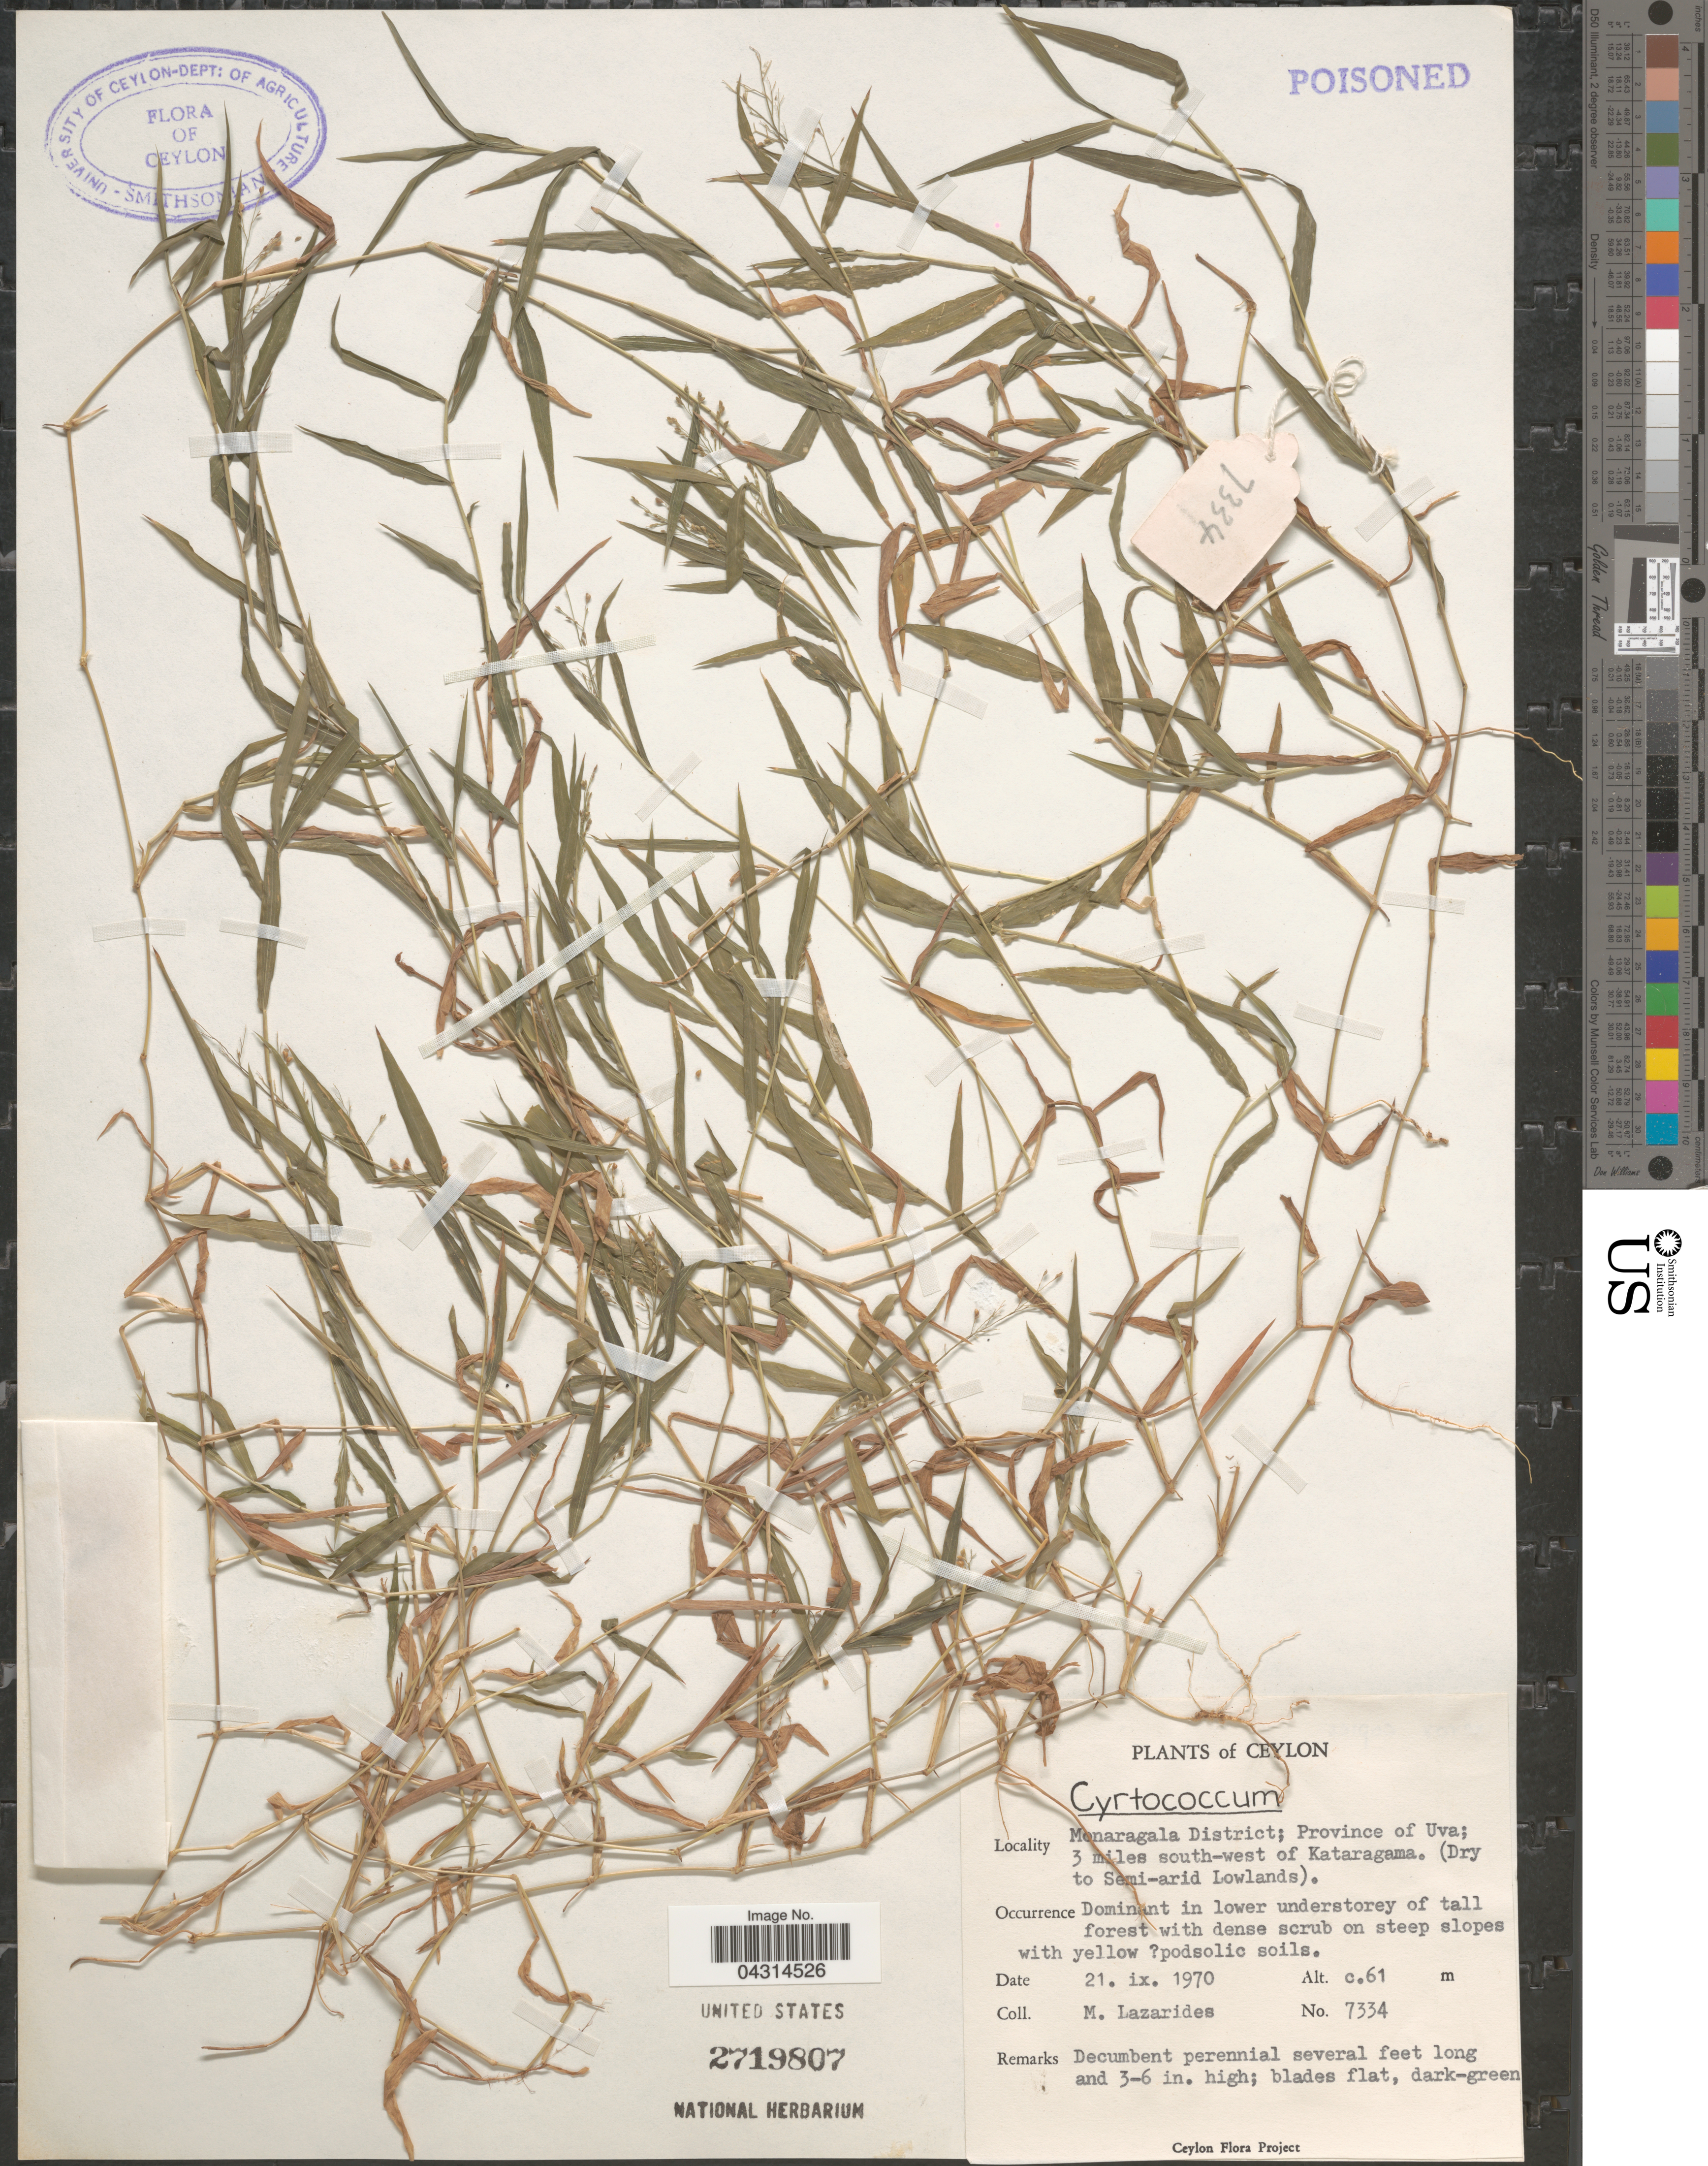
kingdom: Plantae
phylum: Tracheophyta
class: Liliopsida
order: Poales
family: Poaceae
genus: Cyrtococcum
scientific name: Cyrtococcum sp.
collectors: M. Lazarides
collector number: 7334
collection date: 1970-09-21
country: Sri Lanka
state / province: Uva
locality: Ceylon. Monaragala District; 3 miles south-west of Kataragama.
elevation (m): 61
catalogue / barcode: US 2719807